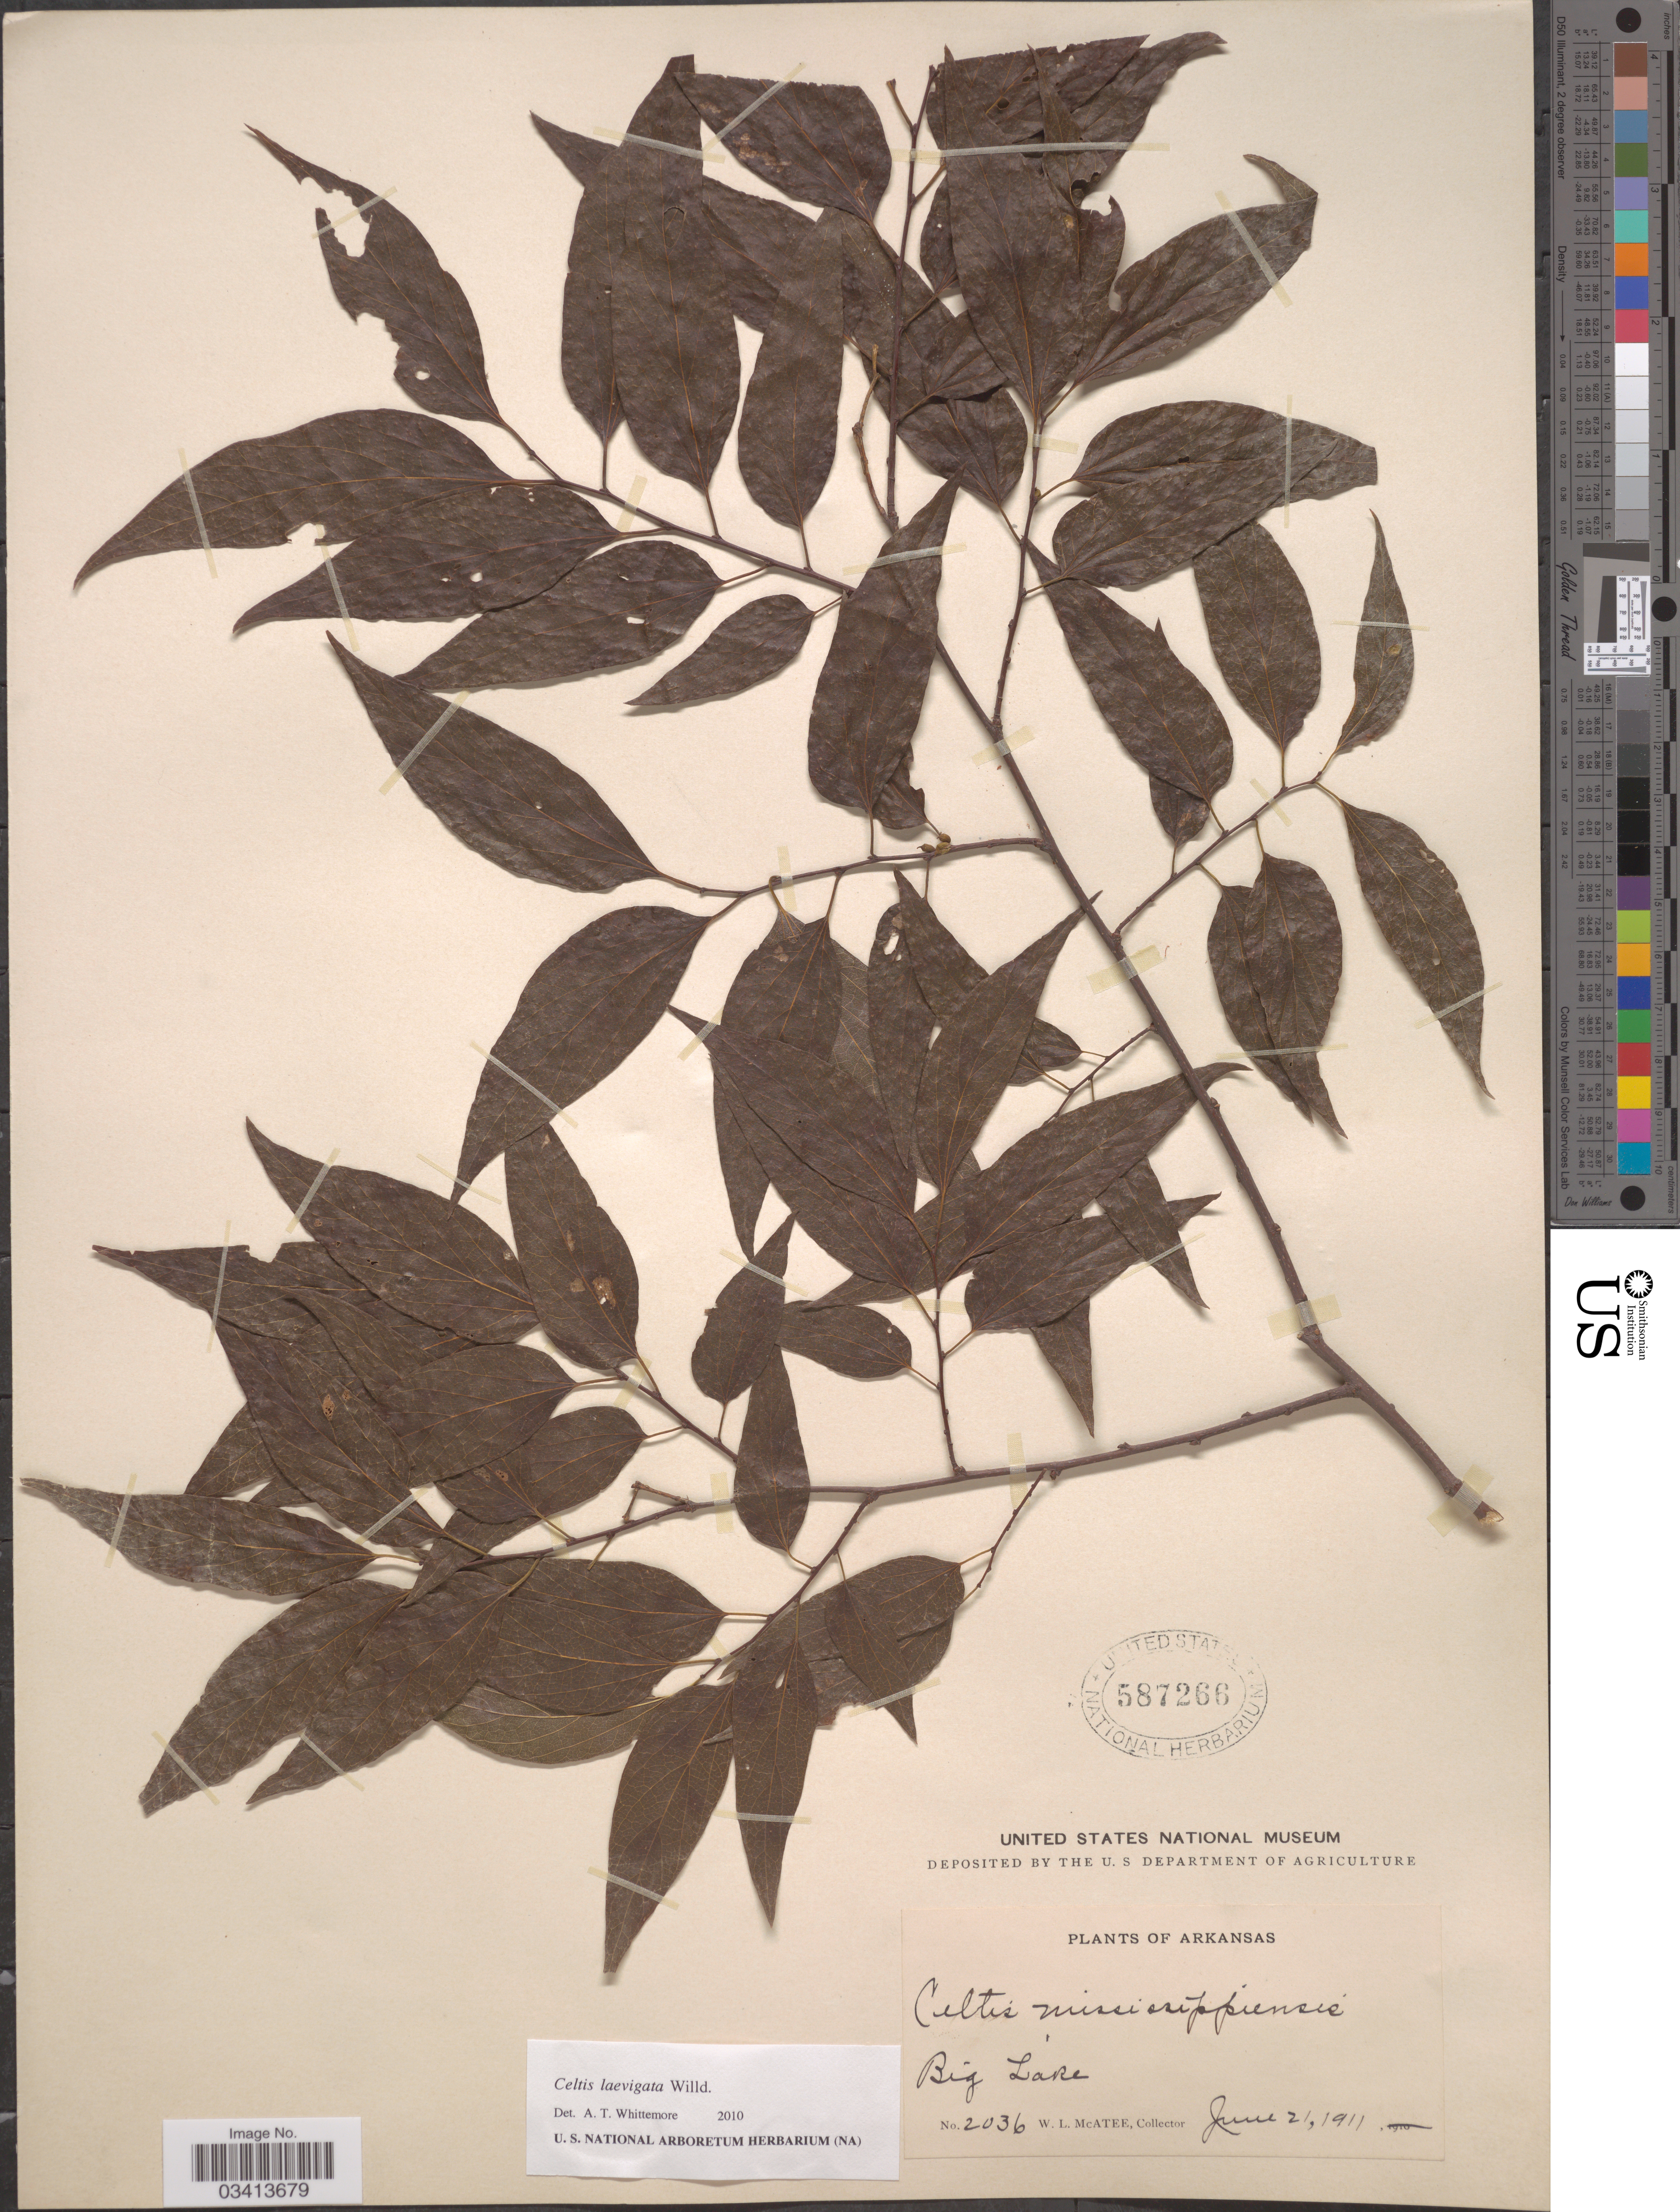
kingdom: Plantae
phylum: Tracheophyta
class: Magnoliopsida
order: Rosales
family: Cannabaceae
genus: Celtis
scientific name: Celtis laevigata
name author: Willd.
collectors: W. McAtee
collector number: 2036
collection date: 1911-06-21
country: United States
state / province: Arkansas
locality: Big Lake.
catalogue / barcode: US 587266